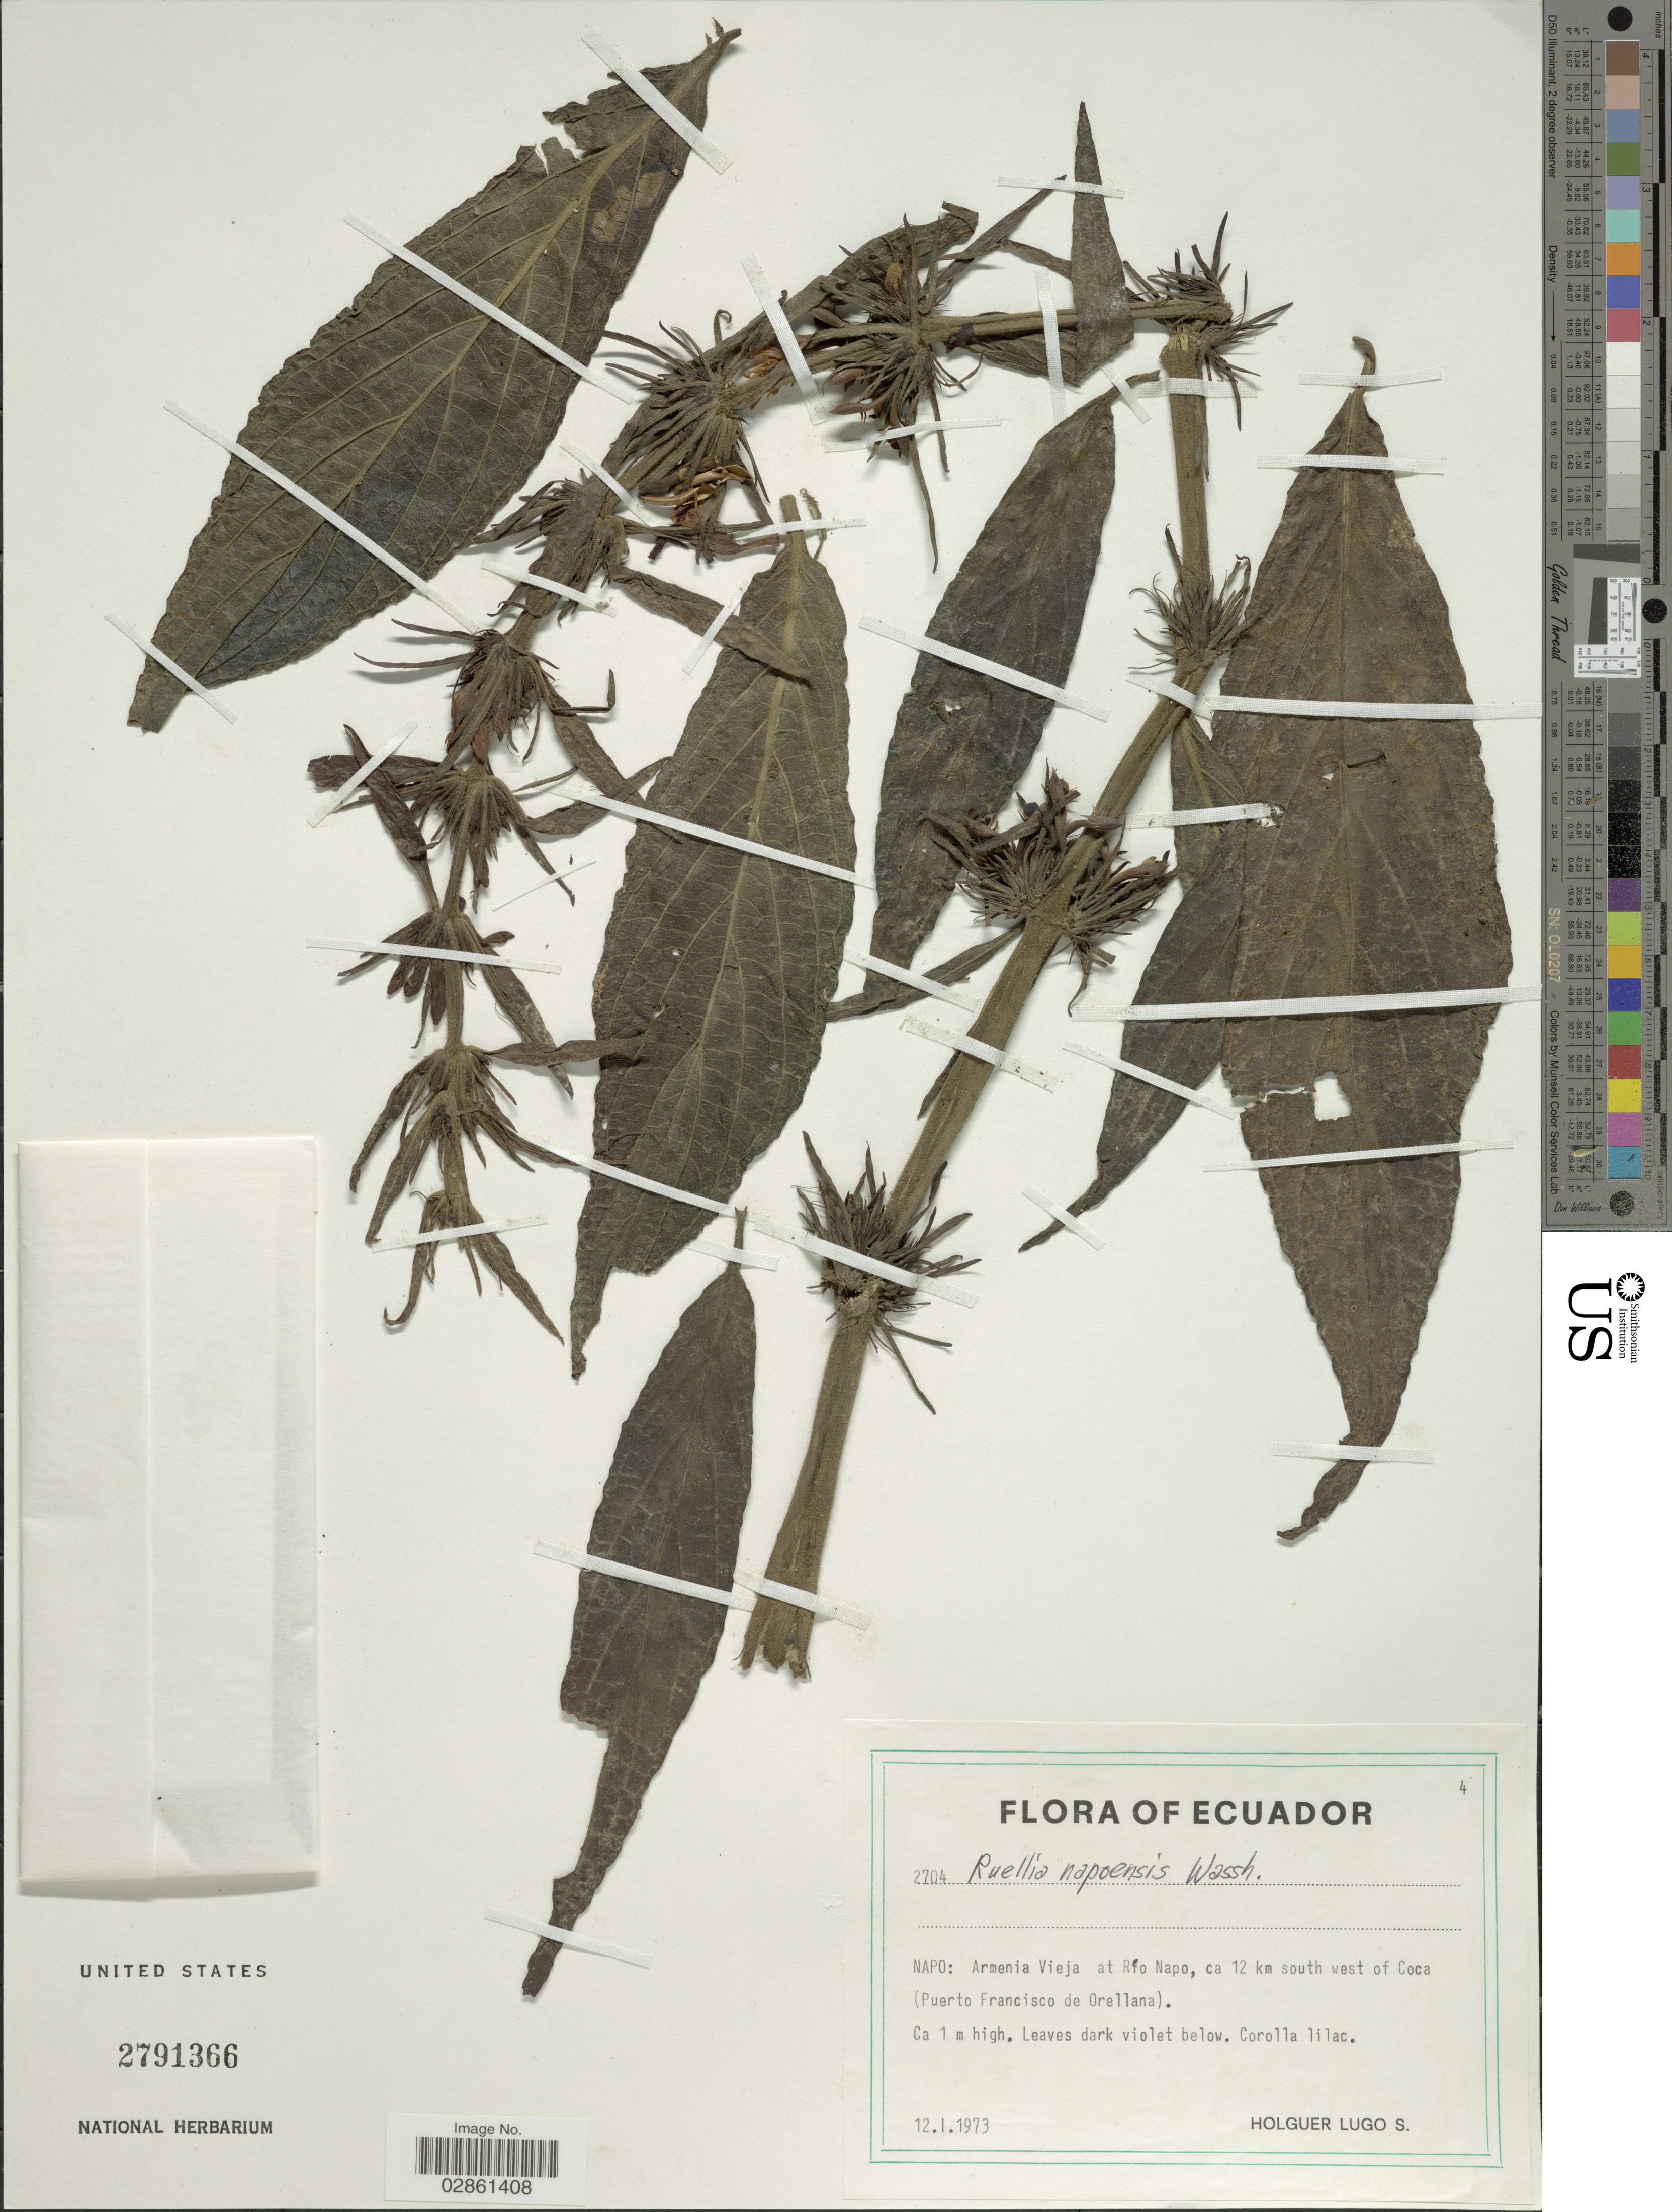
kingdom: Plantae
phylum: Tracheophyta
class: Magnoliopsida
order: Lamiales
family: Acanthaceae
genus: Ruellia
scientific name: Ruellia napoensis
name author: Wassh.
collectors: H. Lugo S.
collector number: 2704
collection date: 1973-01-12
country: Ecuador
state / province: Napo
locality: Armenia Vieja, at Río Napo, ca 12 km south west of Coca (Puerto Francisco de Orellana).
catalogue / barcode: US 2791366